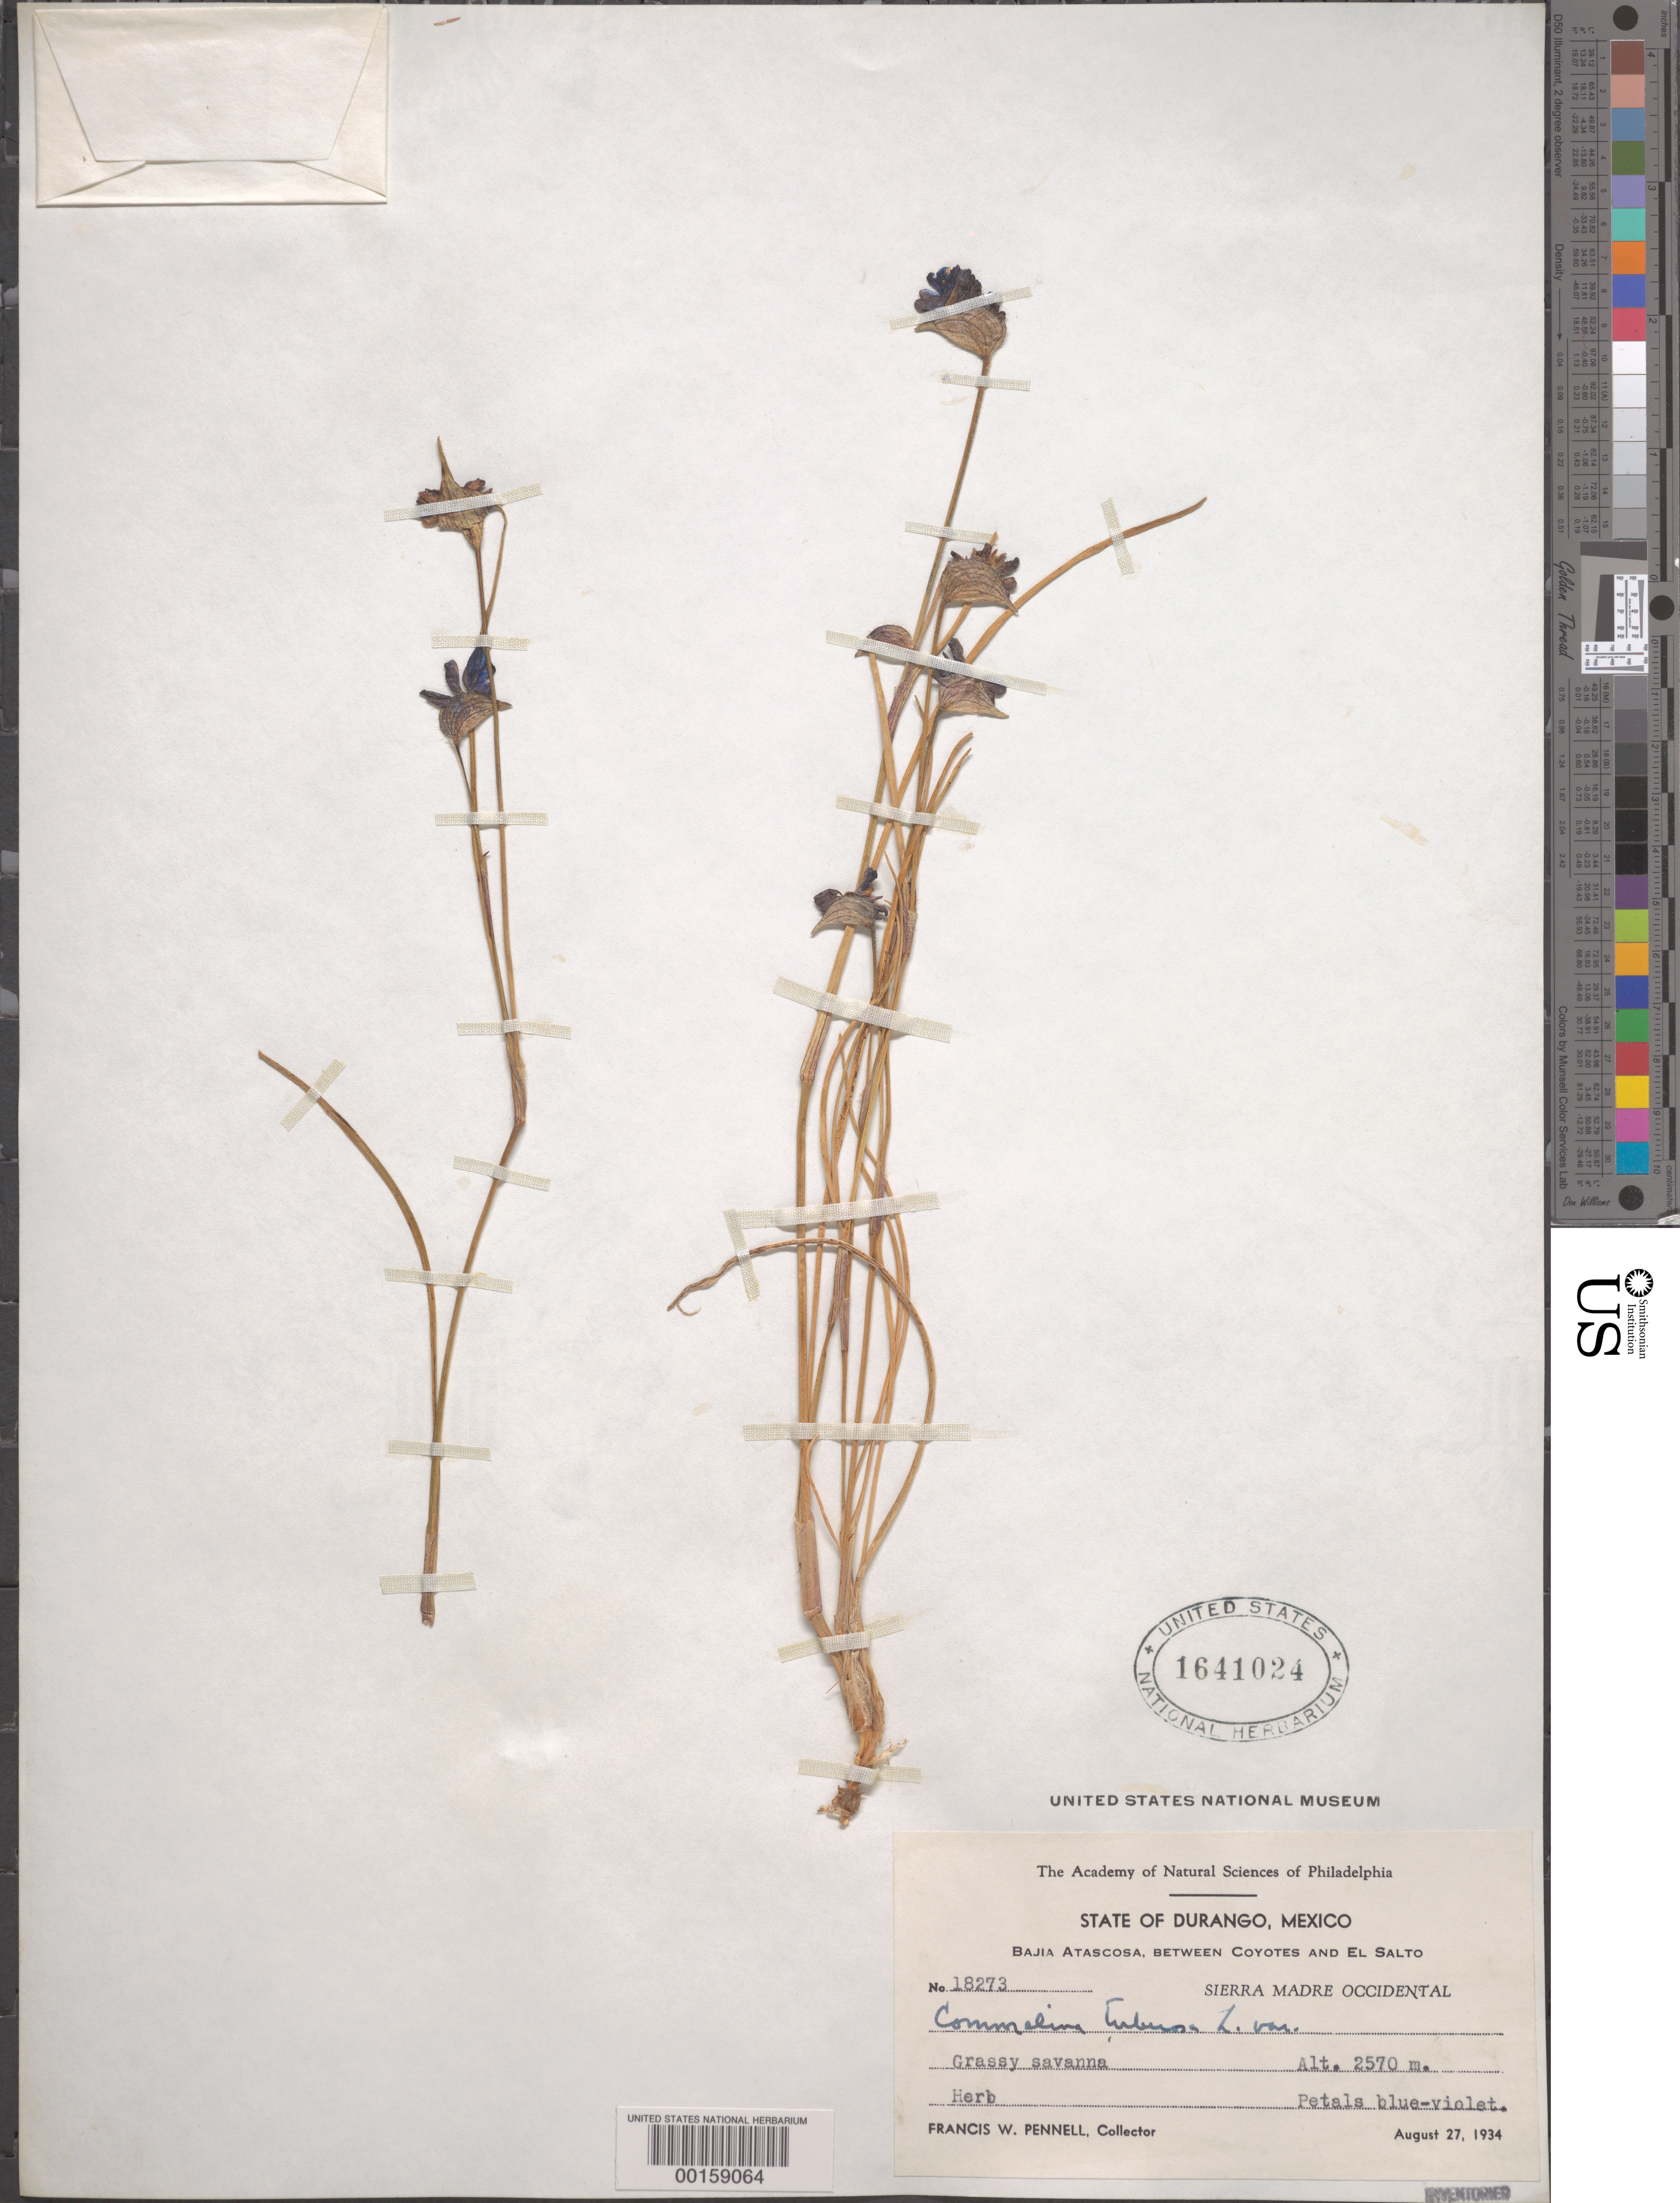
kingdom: Plantae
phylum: Tracheophyta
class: Liliopsida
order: Commelinales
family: Commelinaceae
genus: Commelina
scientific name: Commelina tuberosa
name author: L.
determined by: Faden, Robert B., (US), Smithsonian Institution - National Museum of Natural History (UNITED STATES)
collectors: F. W. Pennell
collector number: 18273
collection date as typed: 27 Aug 1934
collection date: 1934-08-27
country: Mexico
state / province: Durango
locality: Bajia atascosa; between coyotes and El Salto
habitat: Grassy savanna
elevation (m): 2570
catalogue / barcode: US 1641024